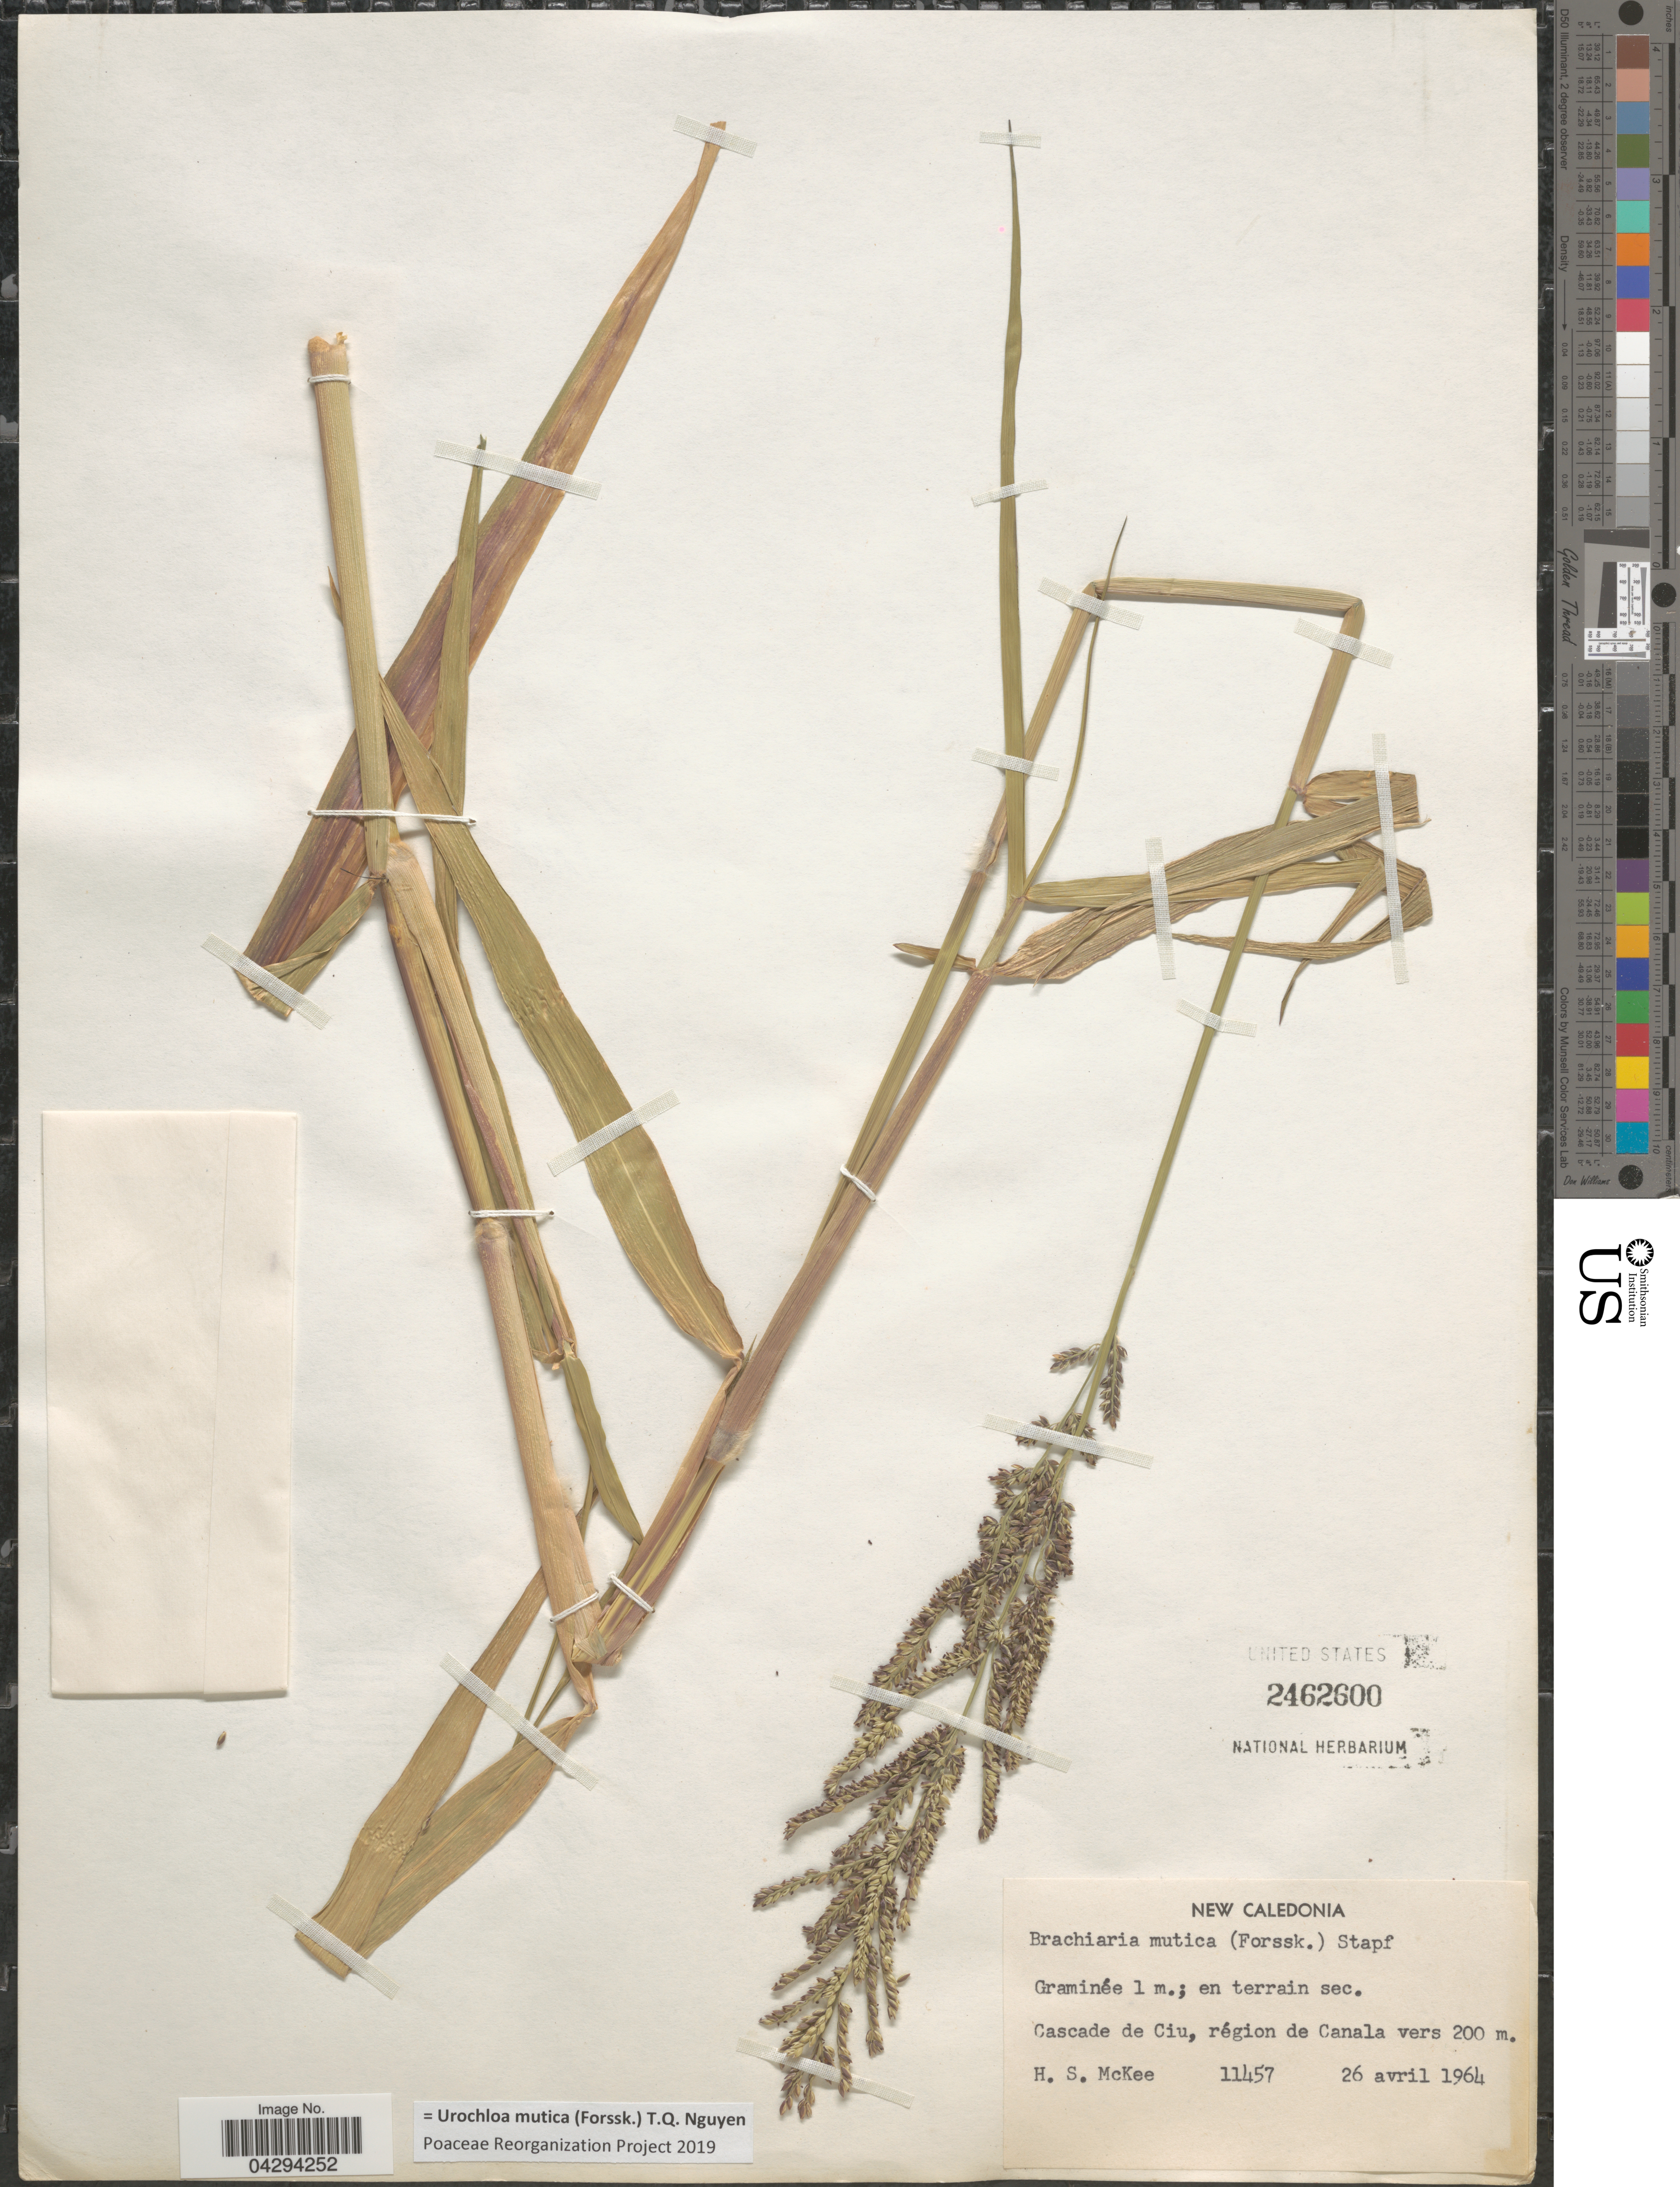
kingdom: Plantae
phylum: Tracheophyta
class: Liliopsida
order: Poales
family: Poaceae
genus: Urochloa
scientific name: Urochloa mutica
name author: (Forssk.) T.Q. Nguyen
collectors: H. S. McKee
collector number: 11457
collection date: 1964-04-26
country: New Caledonia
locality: Cascade de Ciu, région de Canala.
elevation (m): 200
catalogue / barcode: US 2462600